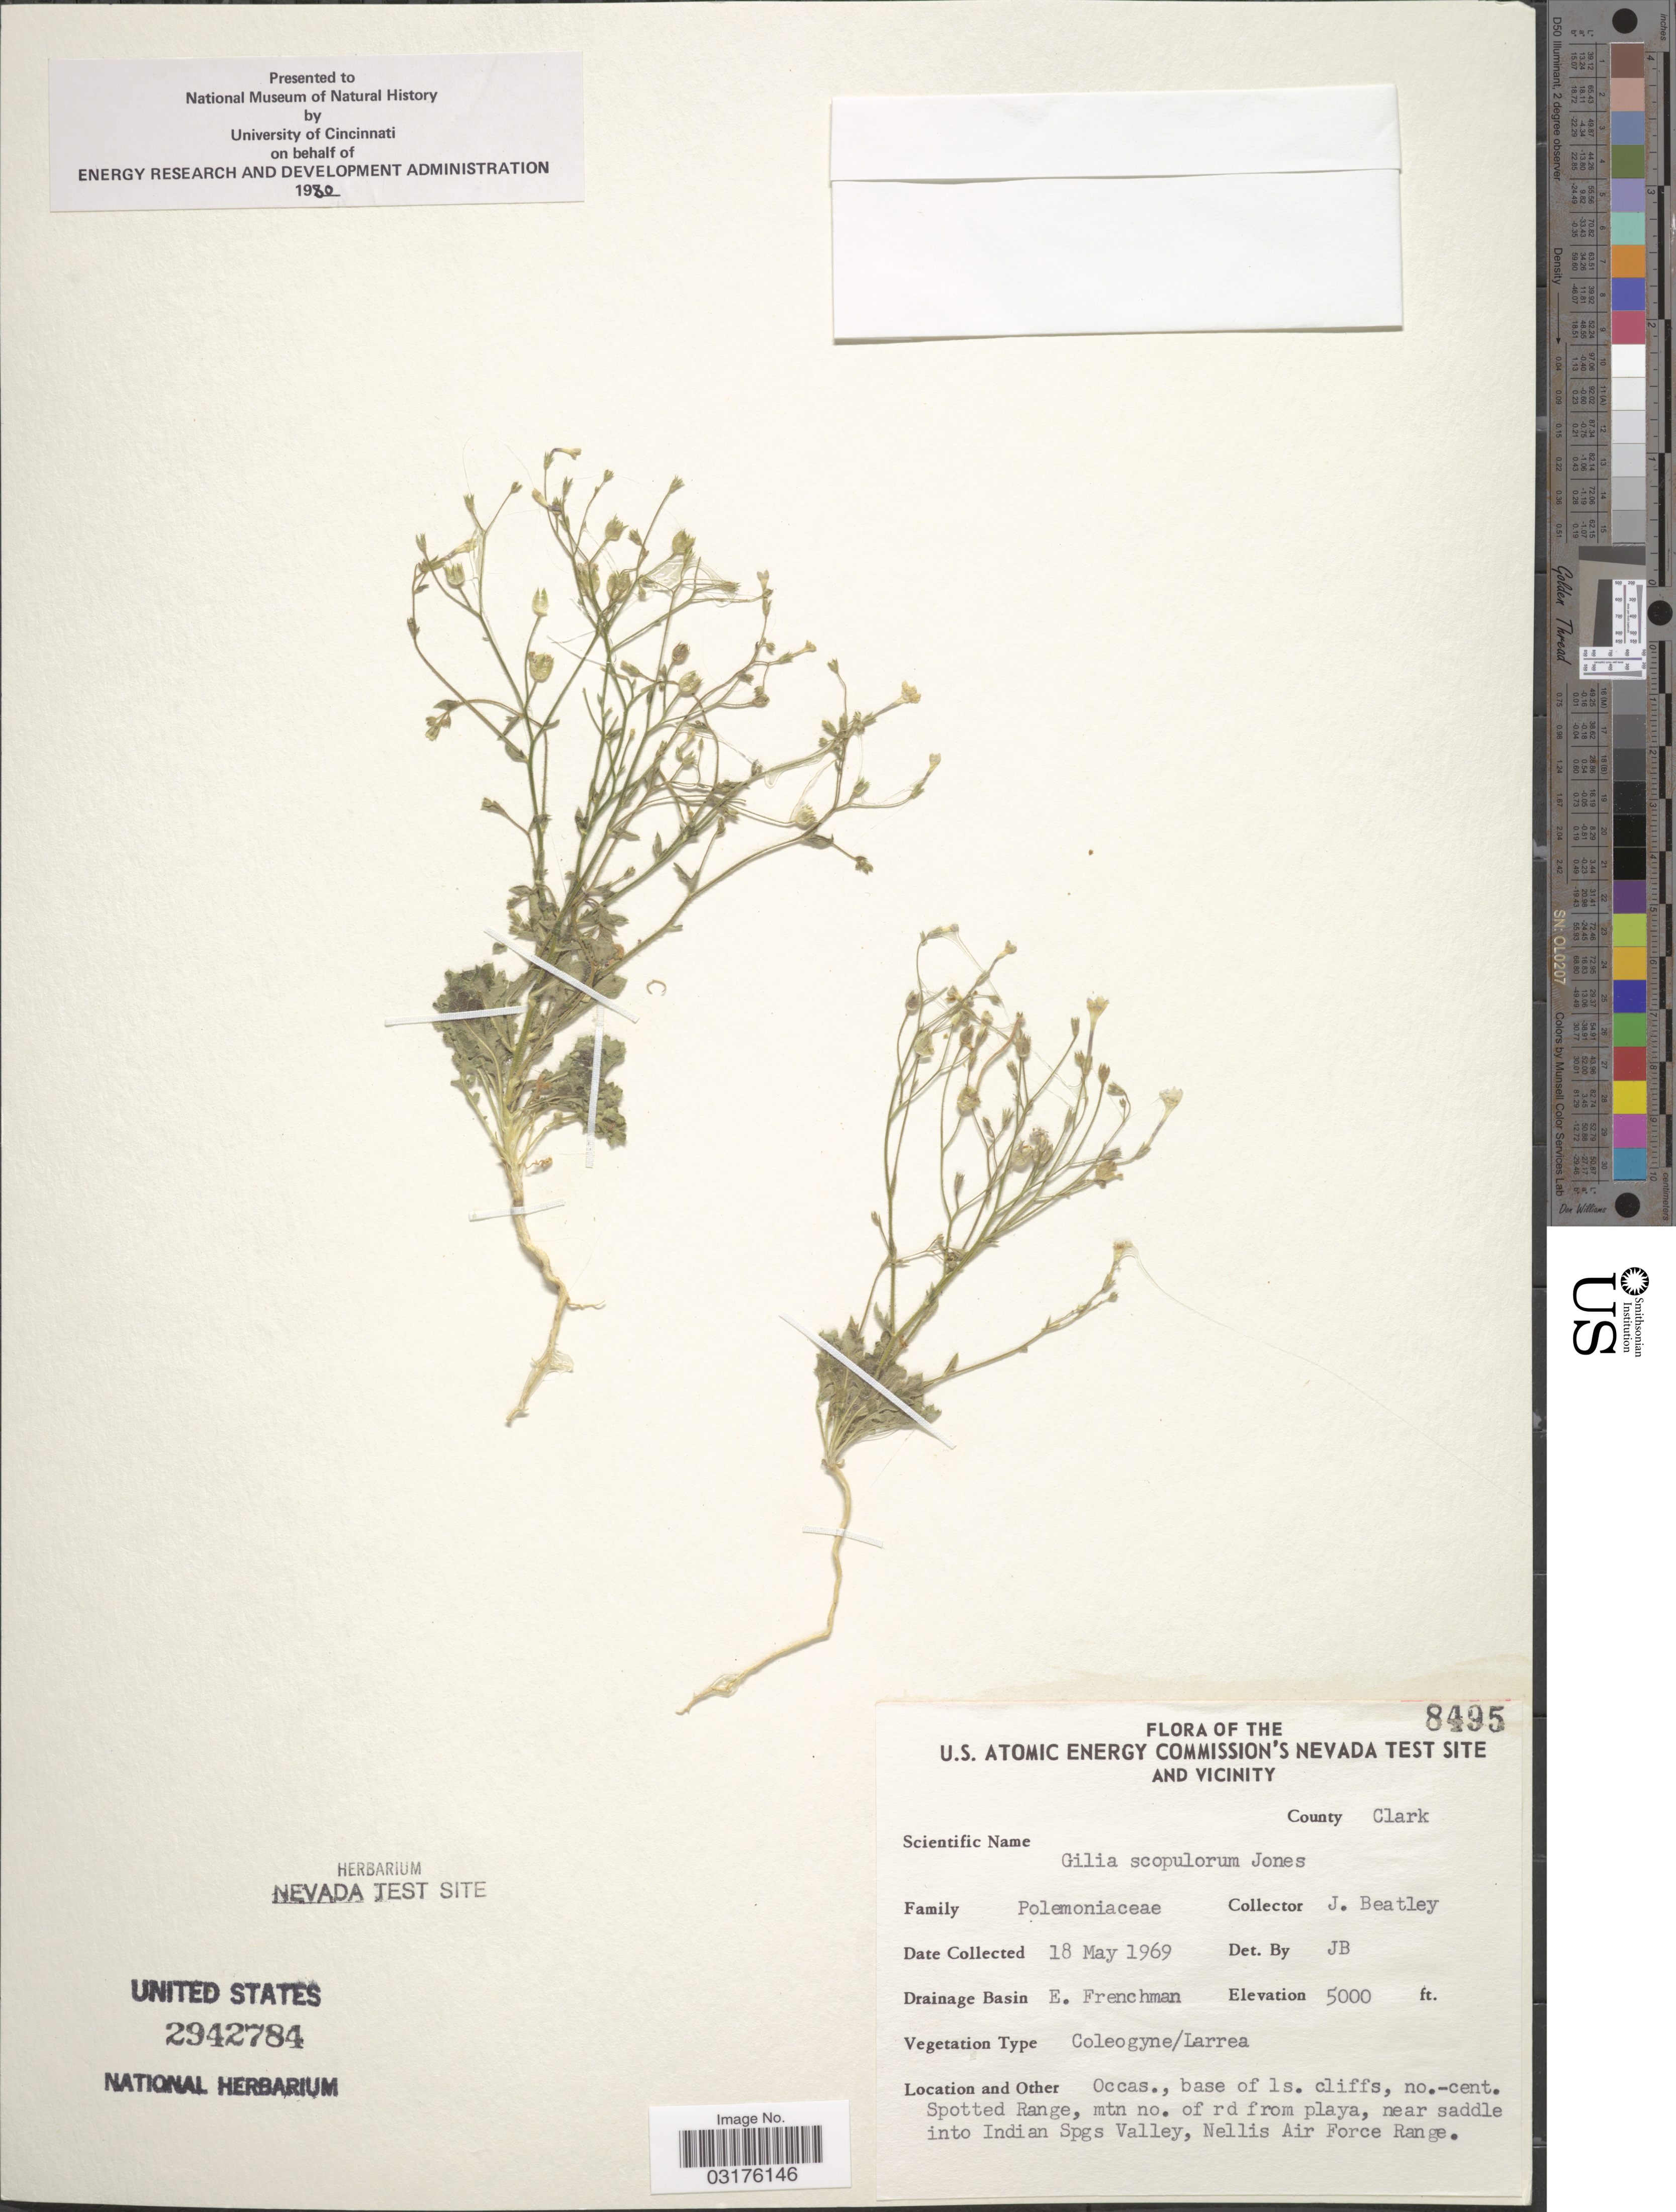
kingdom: Plantae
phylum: Tracheophyta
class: Magnoliopsida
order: Ericales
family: Polemoniaceae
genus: Gilia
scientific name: Gilia scopulorum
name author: M.E. Jones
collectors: J. C. Beatley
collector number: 8495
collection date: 1969-05-18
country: United States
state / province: Nevada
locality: The U.S. Atomic Energy Commission's Nevada Test Site And Vicinity, County Nye, Drainage Basin E. Frenchman, Occas., bas of Is. cliffs, no.-cent. Spotted Range, mtn no. of rd from playa, near saddle into Indian Spgs Valley, Nellis Air Force Range.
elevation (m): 1524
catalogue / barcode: US 2942784